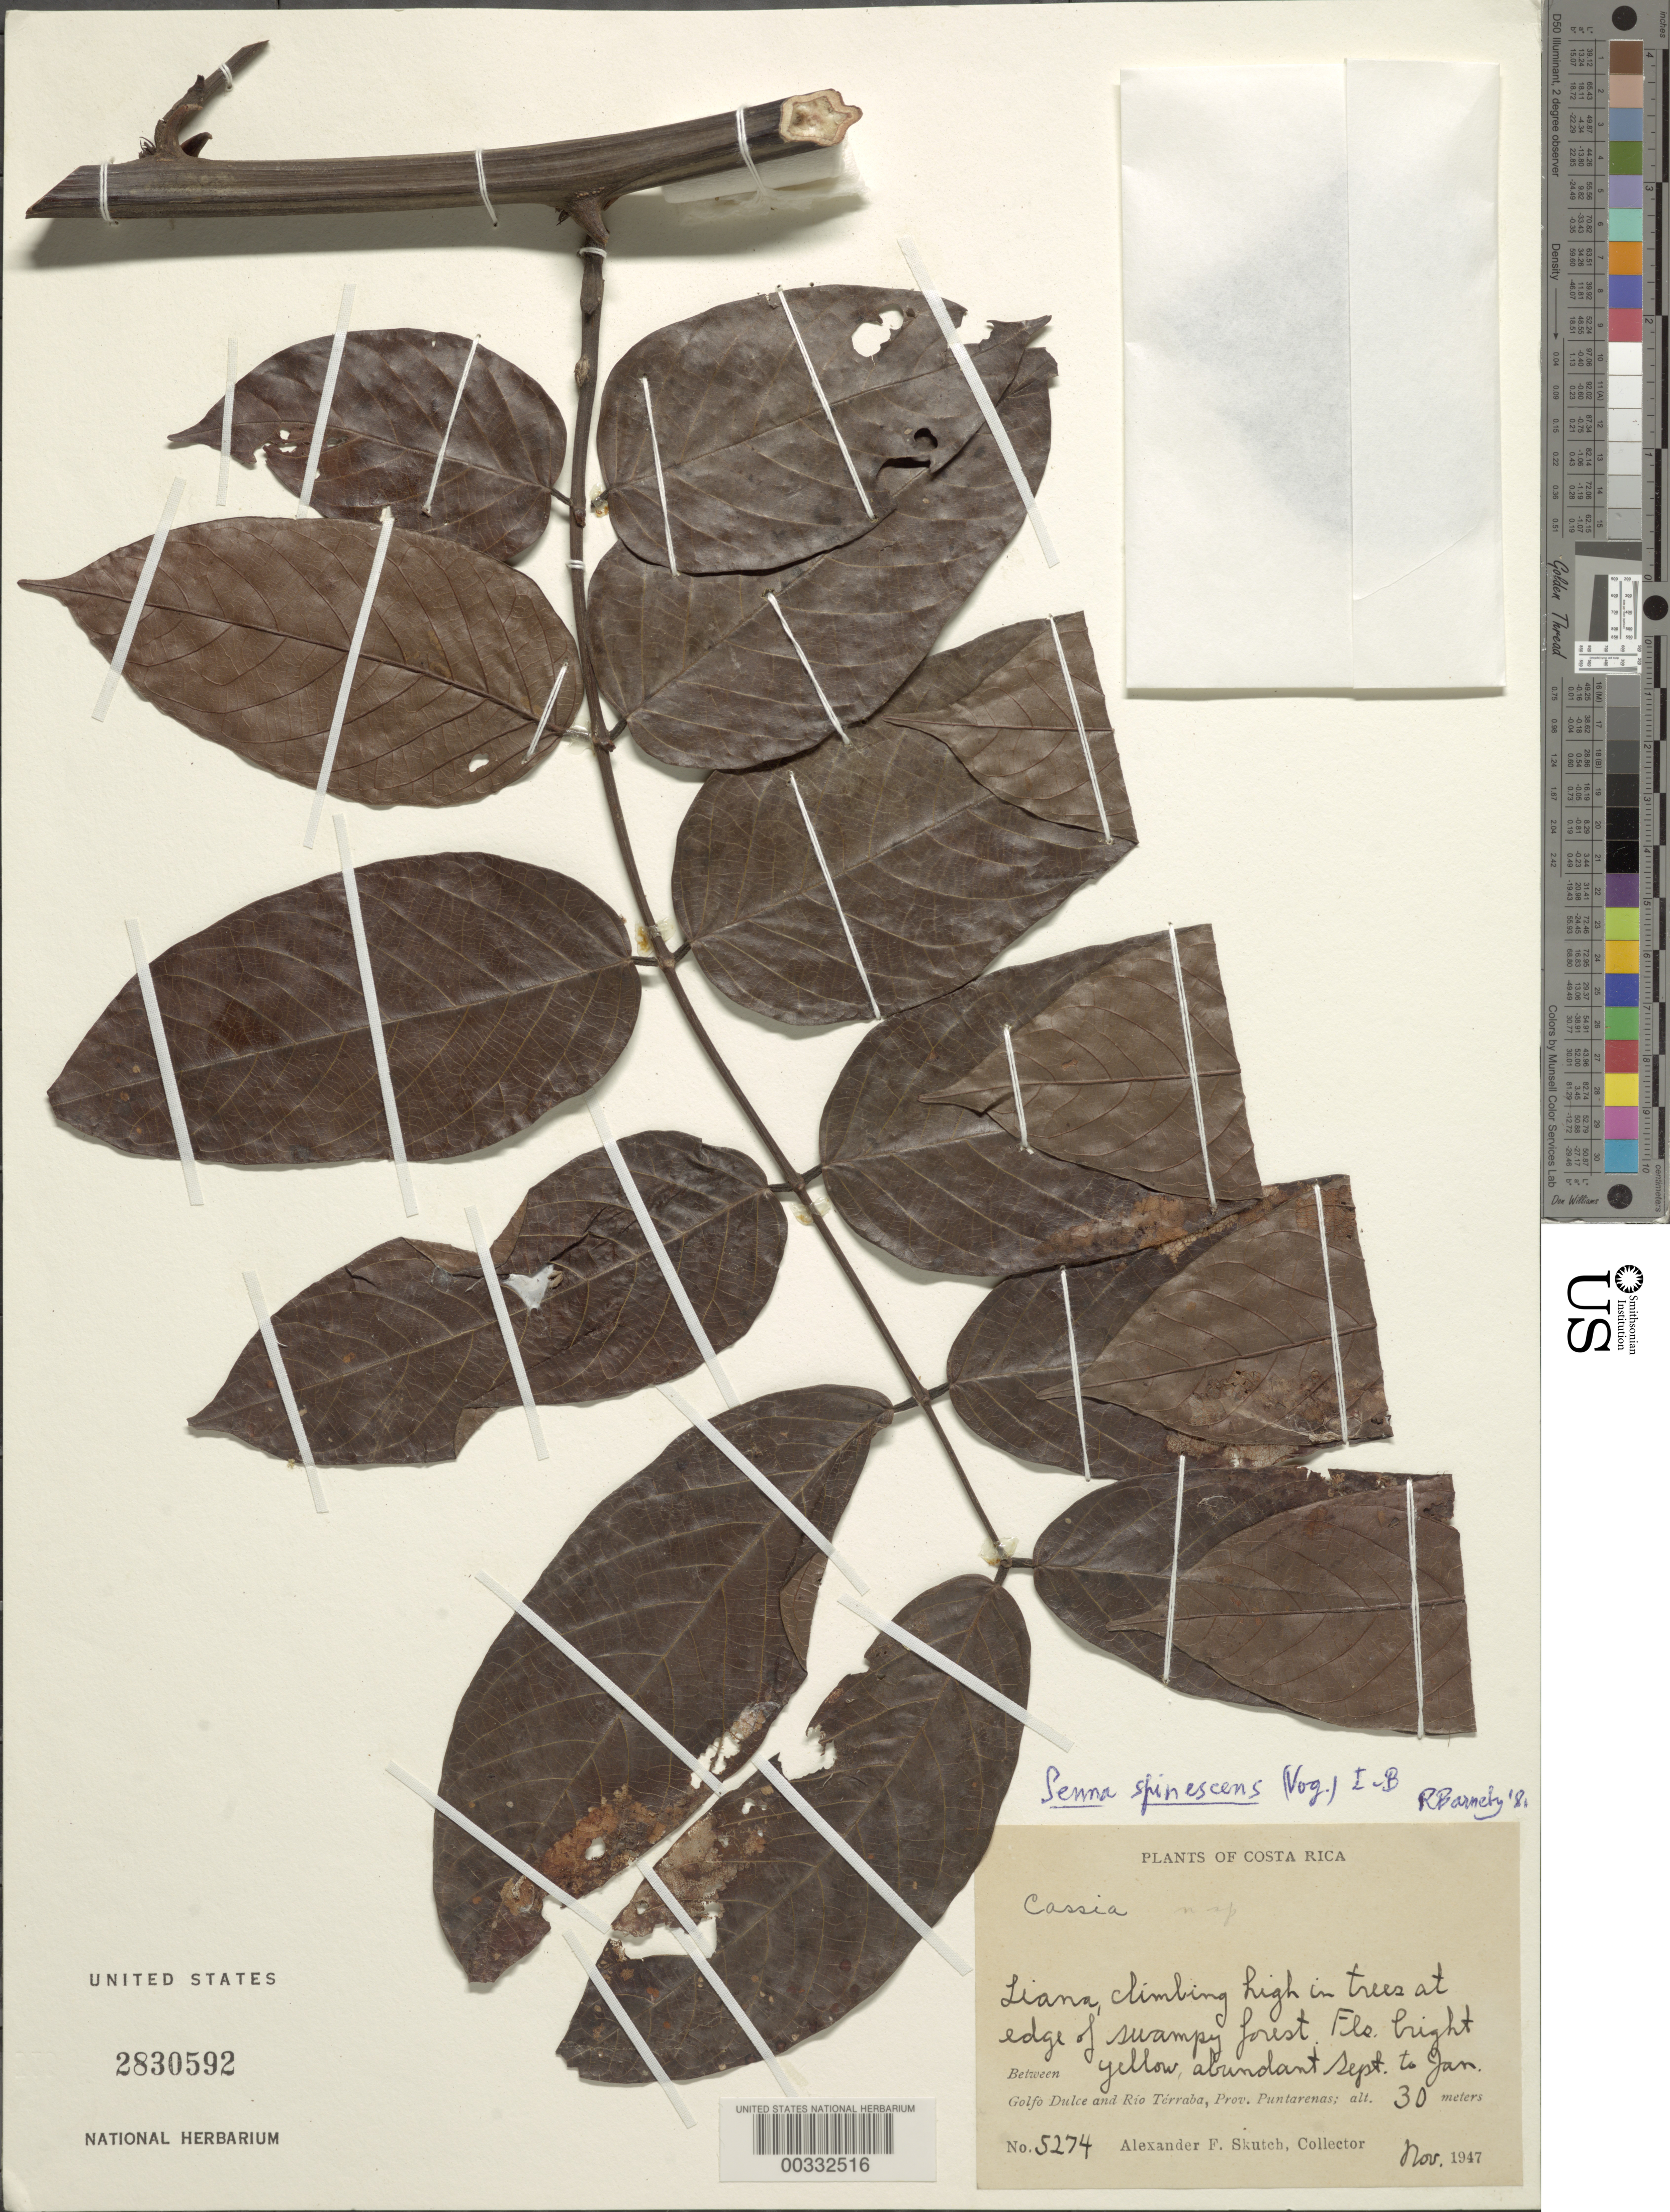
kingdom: Plantae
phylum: Tracheophyta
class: Magnoliopsida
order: Fabales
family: Fabaceae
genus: Senna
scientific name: Senna spinescens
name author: (Hoffmanns. ex Vogel) H.S. Irwin & Barneby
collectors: A. F. Skutch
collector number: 5274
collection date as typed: Nov 1947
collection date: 1947-11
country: Costa Rica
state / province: Puntarenas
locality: Between golfo dulce and rio terraba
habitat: Liana, edge of swampy forest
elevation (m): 30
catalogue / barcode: US 2830592